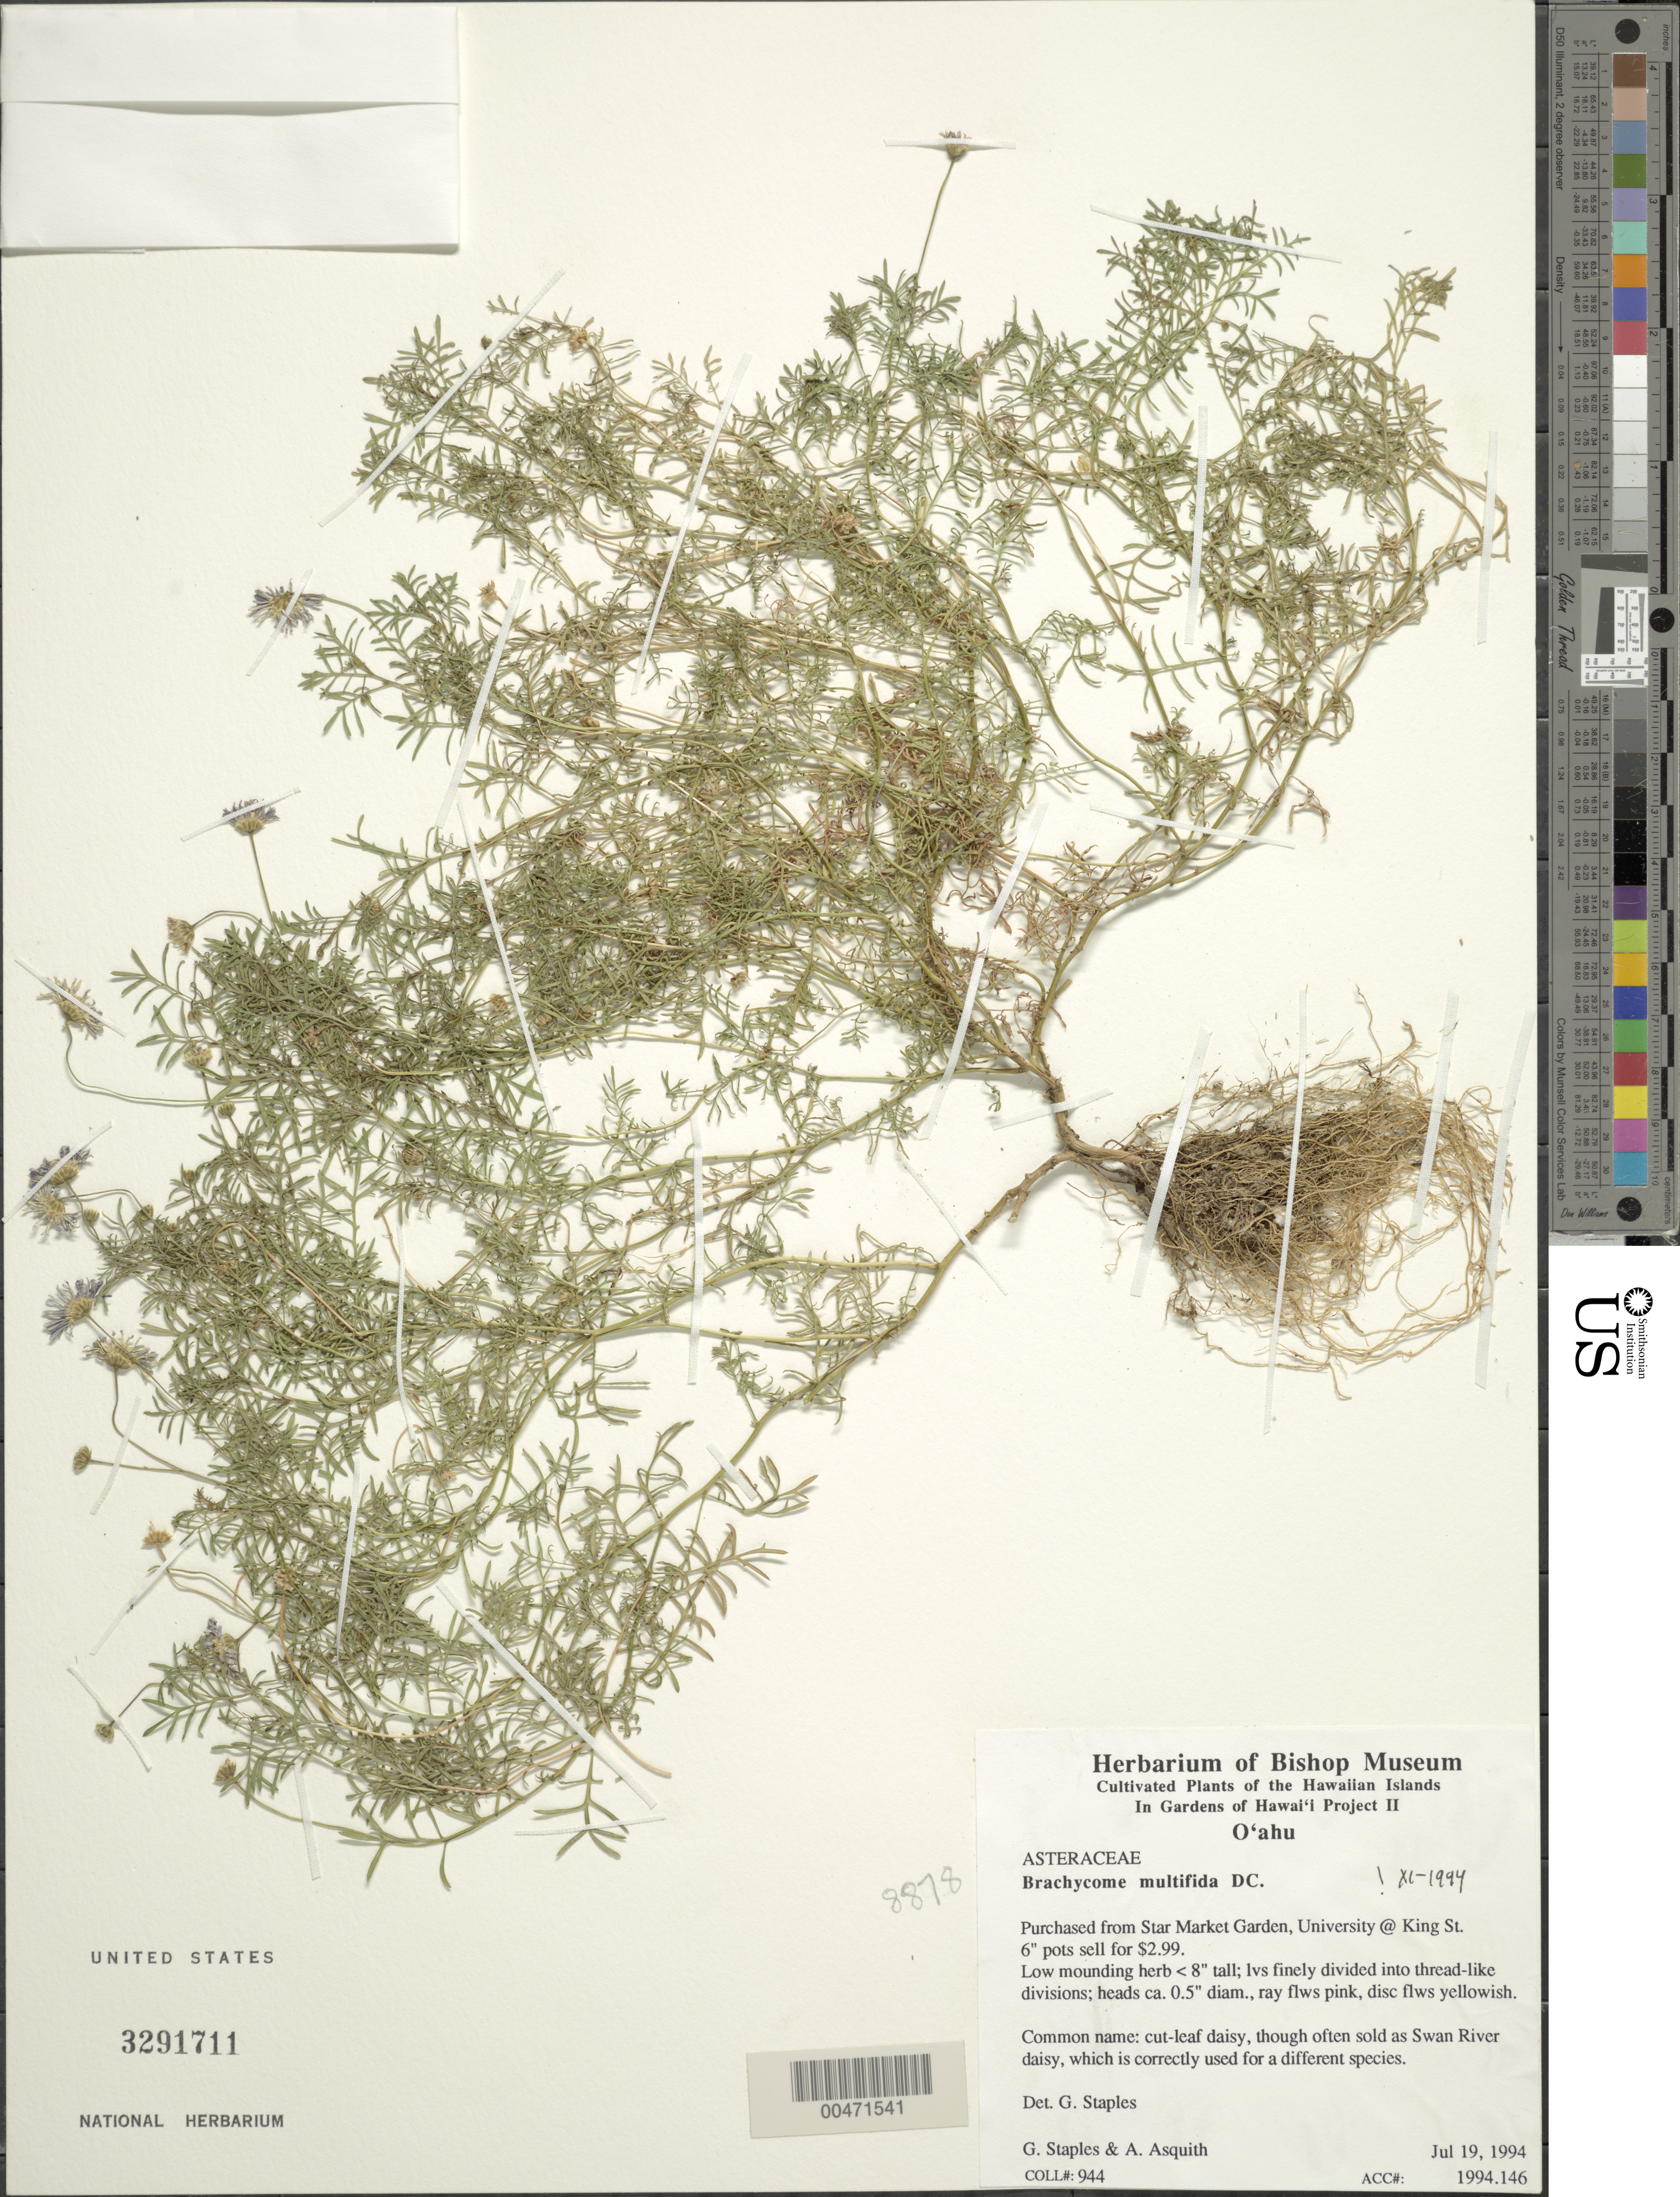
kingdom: Plantae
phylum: Tracheophyta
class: Magnoliopsida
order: Asterales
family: Asteraceae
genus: Brachyscome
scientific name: Brachyscome multifida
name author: DC.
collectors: G. Staples & A. Asquith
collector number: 944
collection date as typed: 19 Jul 1994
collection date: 1994-07-19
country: United States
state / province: Hawaii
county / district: Honolulu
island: Oahu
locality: From Star Market Garden, University @ King St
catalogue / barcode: US 3291711